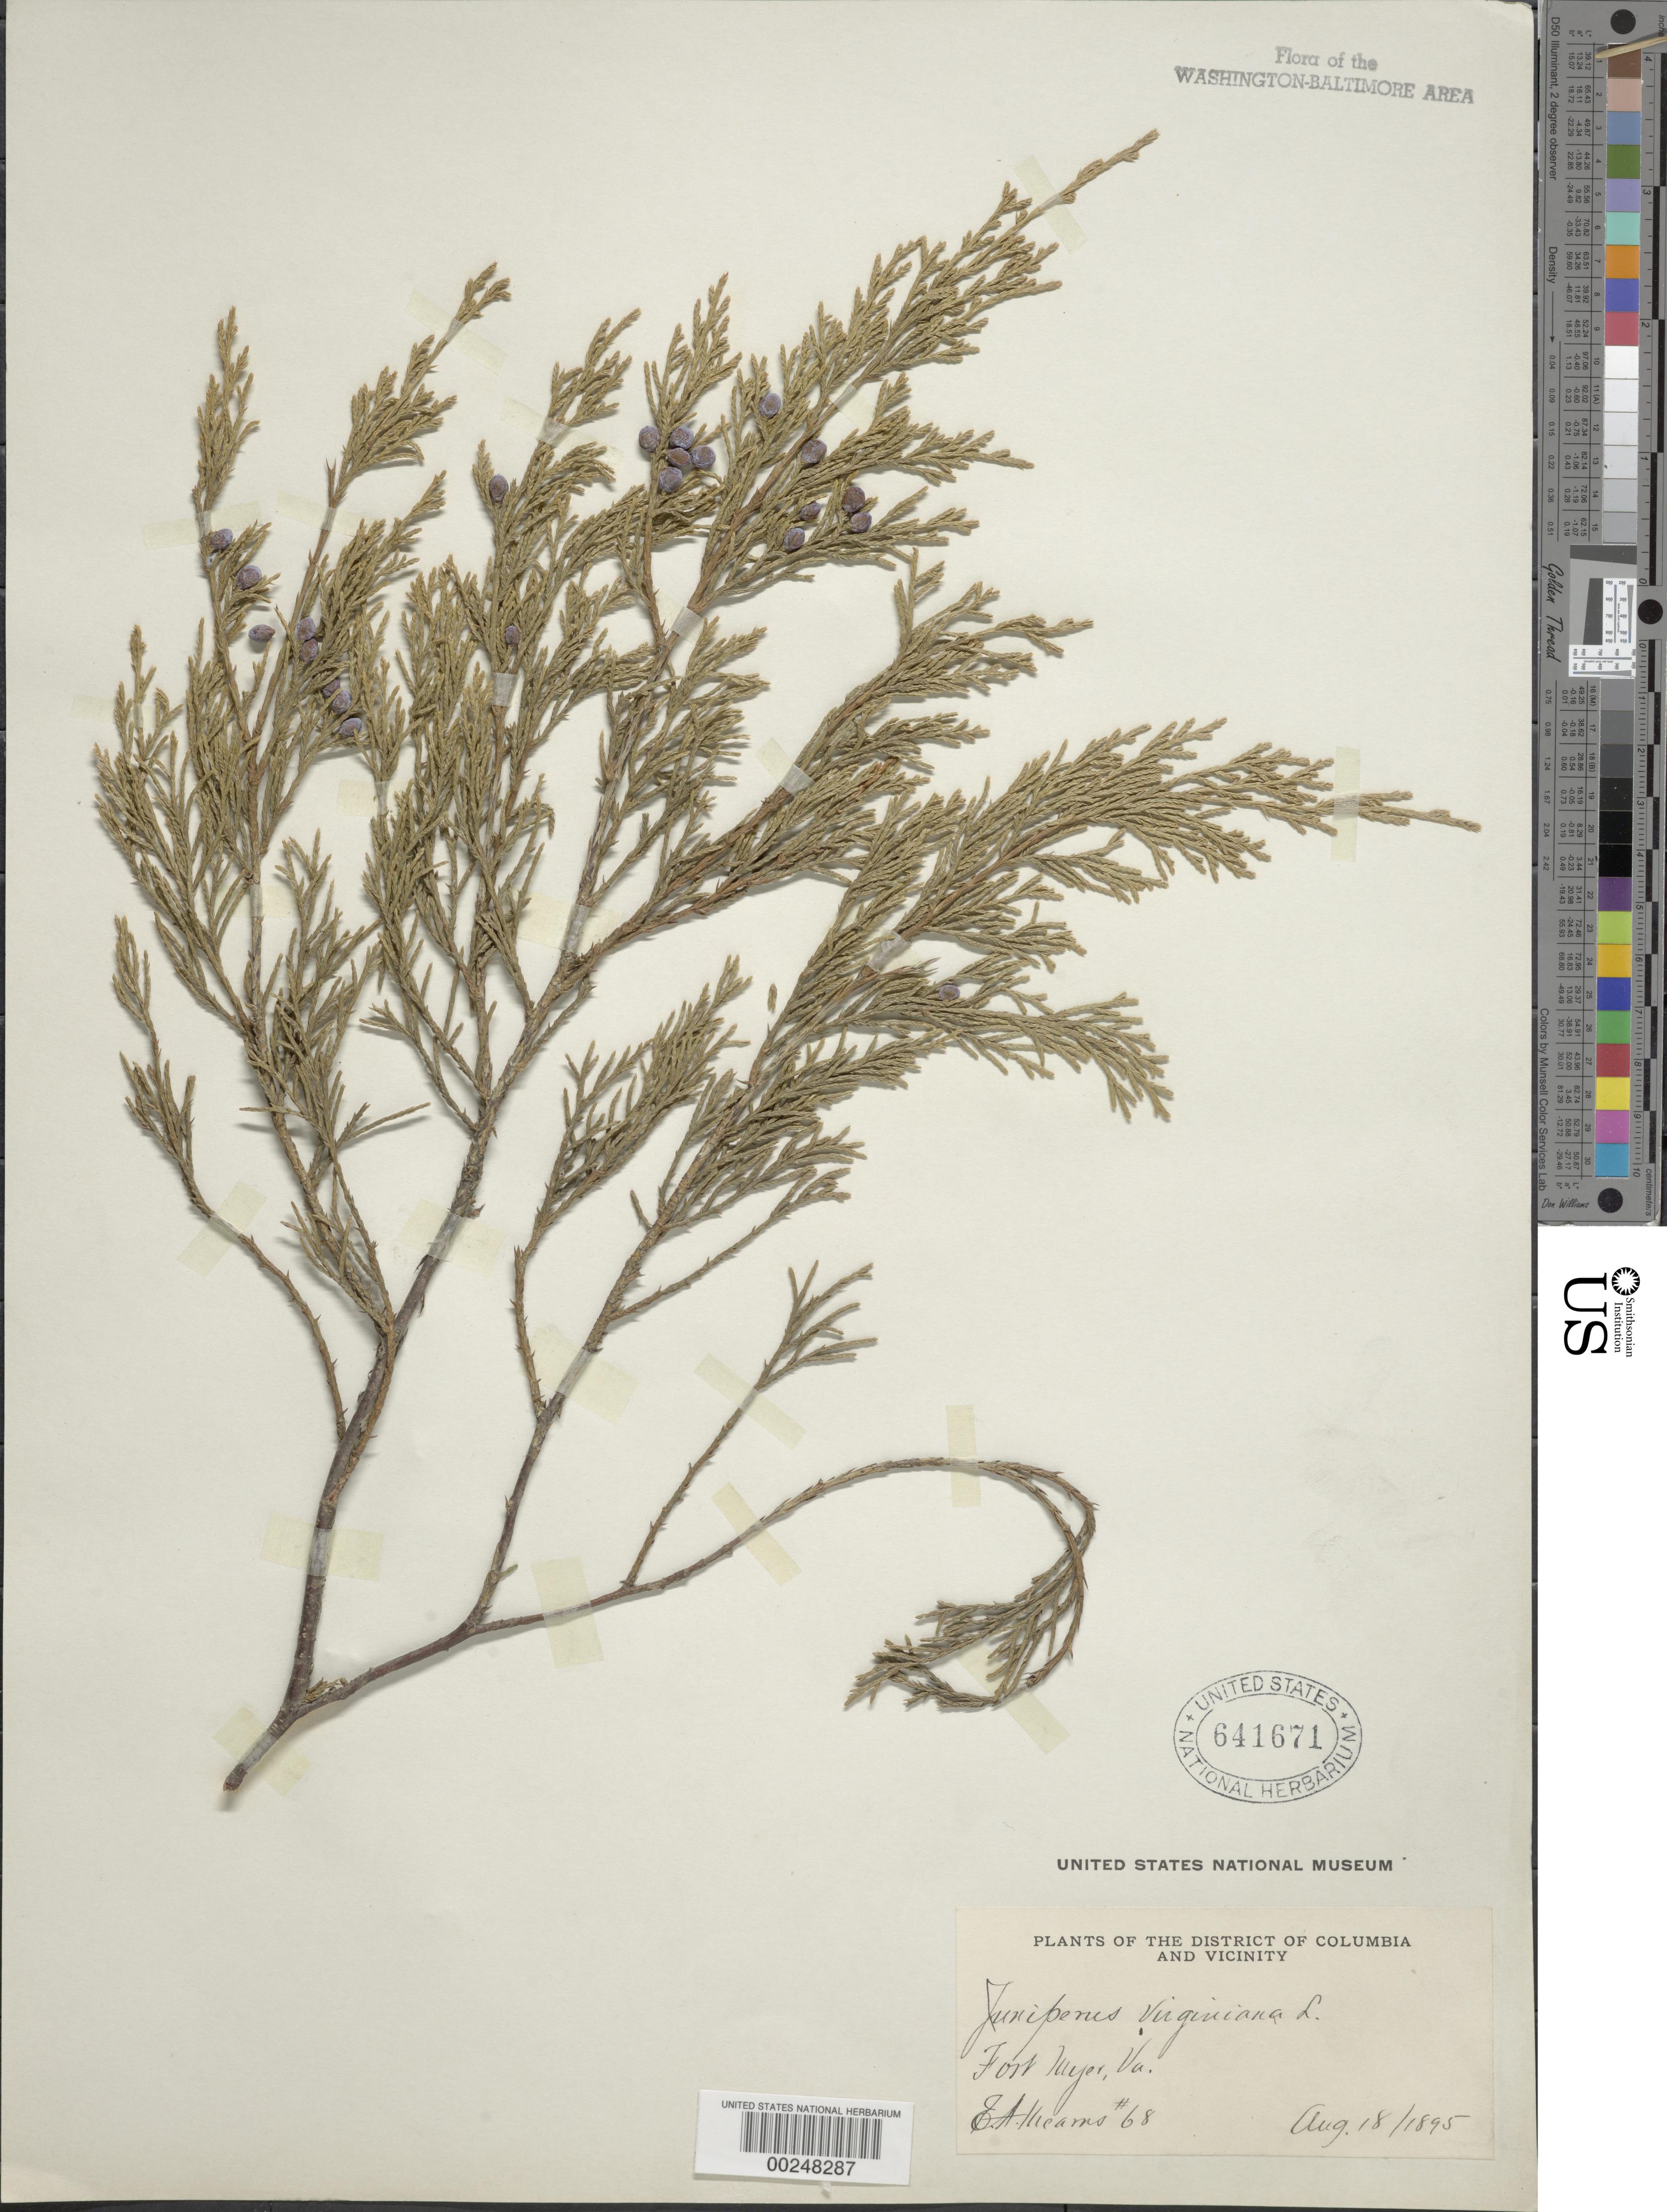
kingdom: Plantae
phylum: Tracheophyta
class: Pinopsida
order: Pinales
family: Cupressaceae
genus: Juniperus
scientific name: Juniperus virginiana var. crebra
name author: Fernald & Griscom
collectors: S. Z. Mearns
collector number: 68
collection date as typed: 18 Aug 1895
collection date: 1895-08-18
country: United States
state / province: Virginia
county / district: Arlington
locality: Fort Myers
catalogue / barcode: US 641671